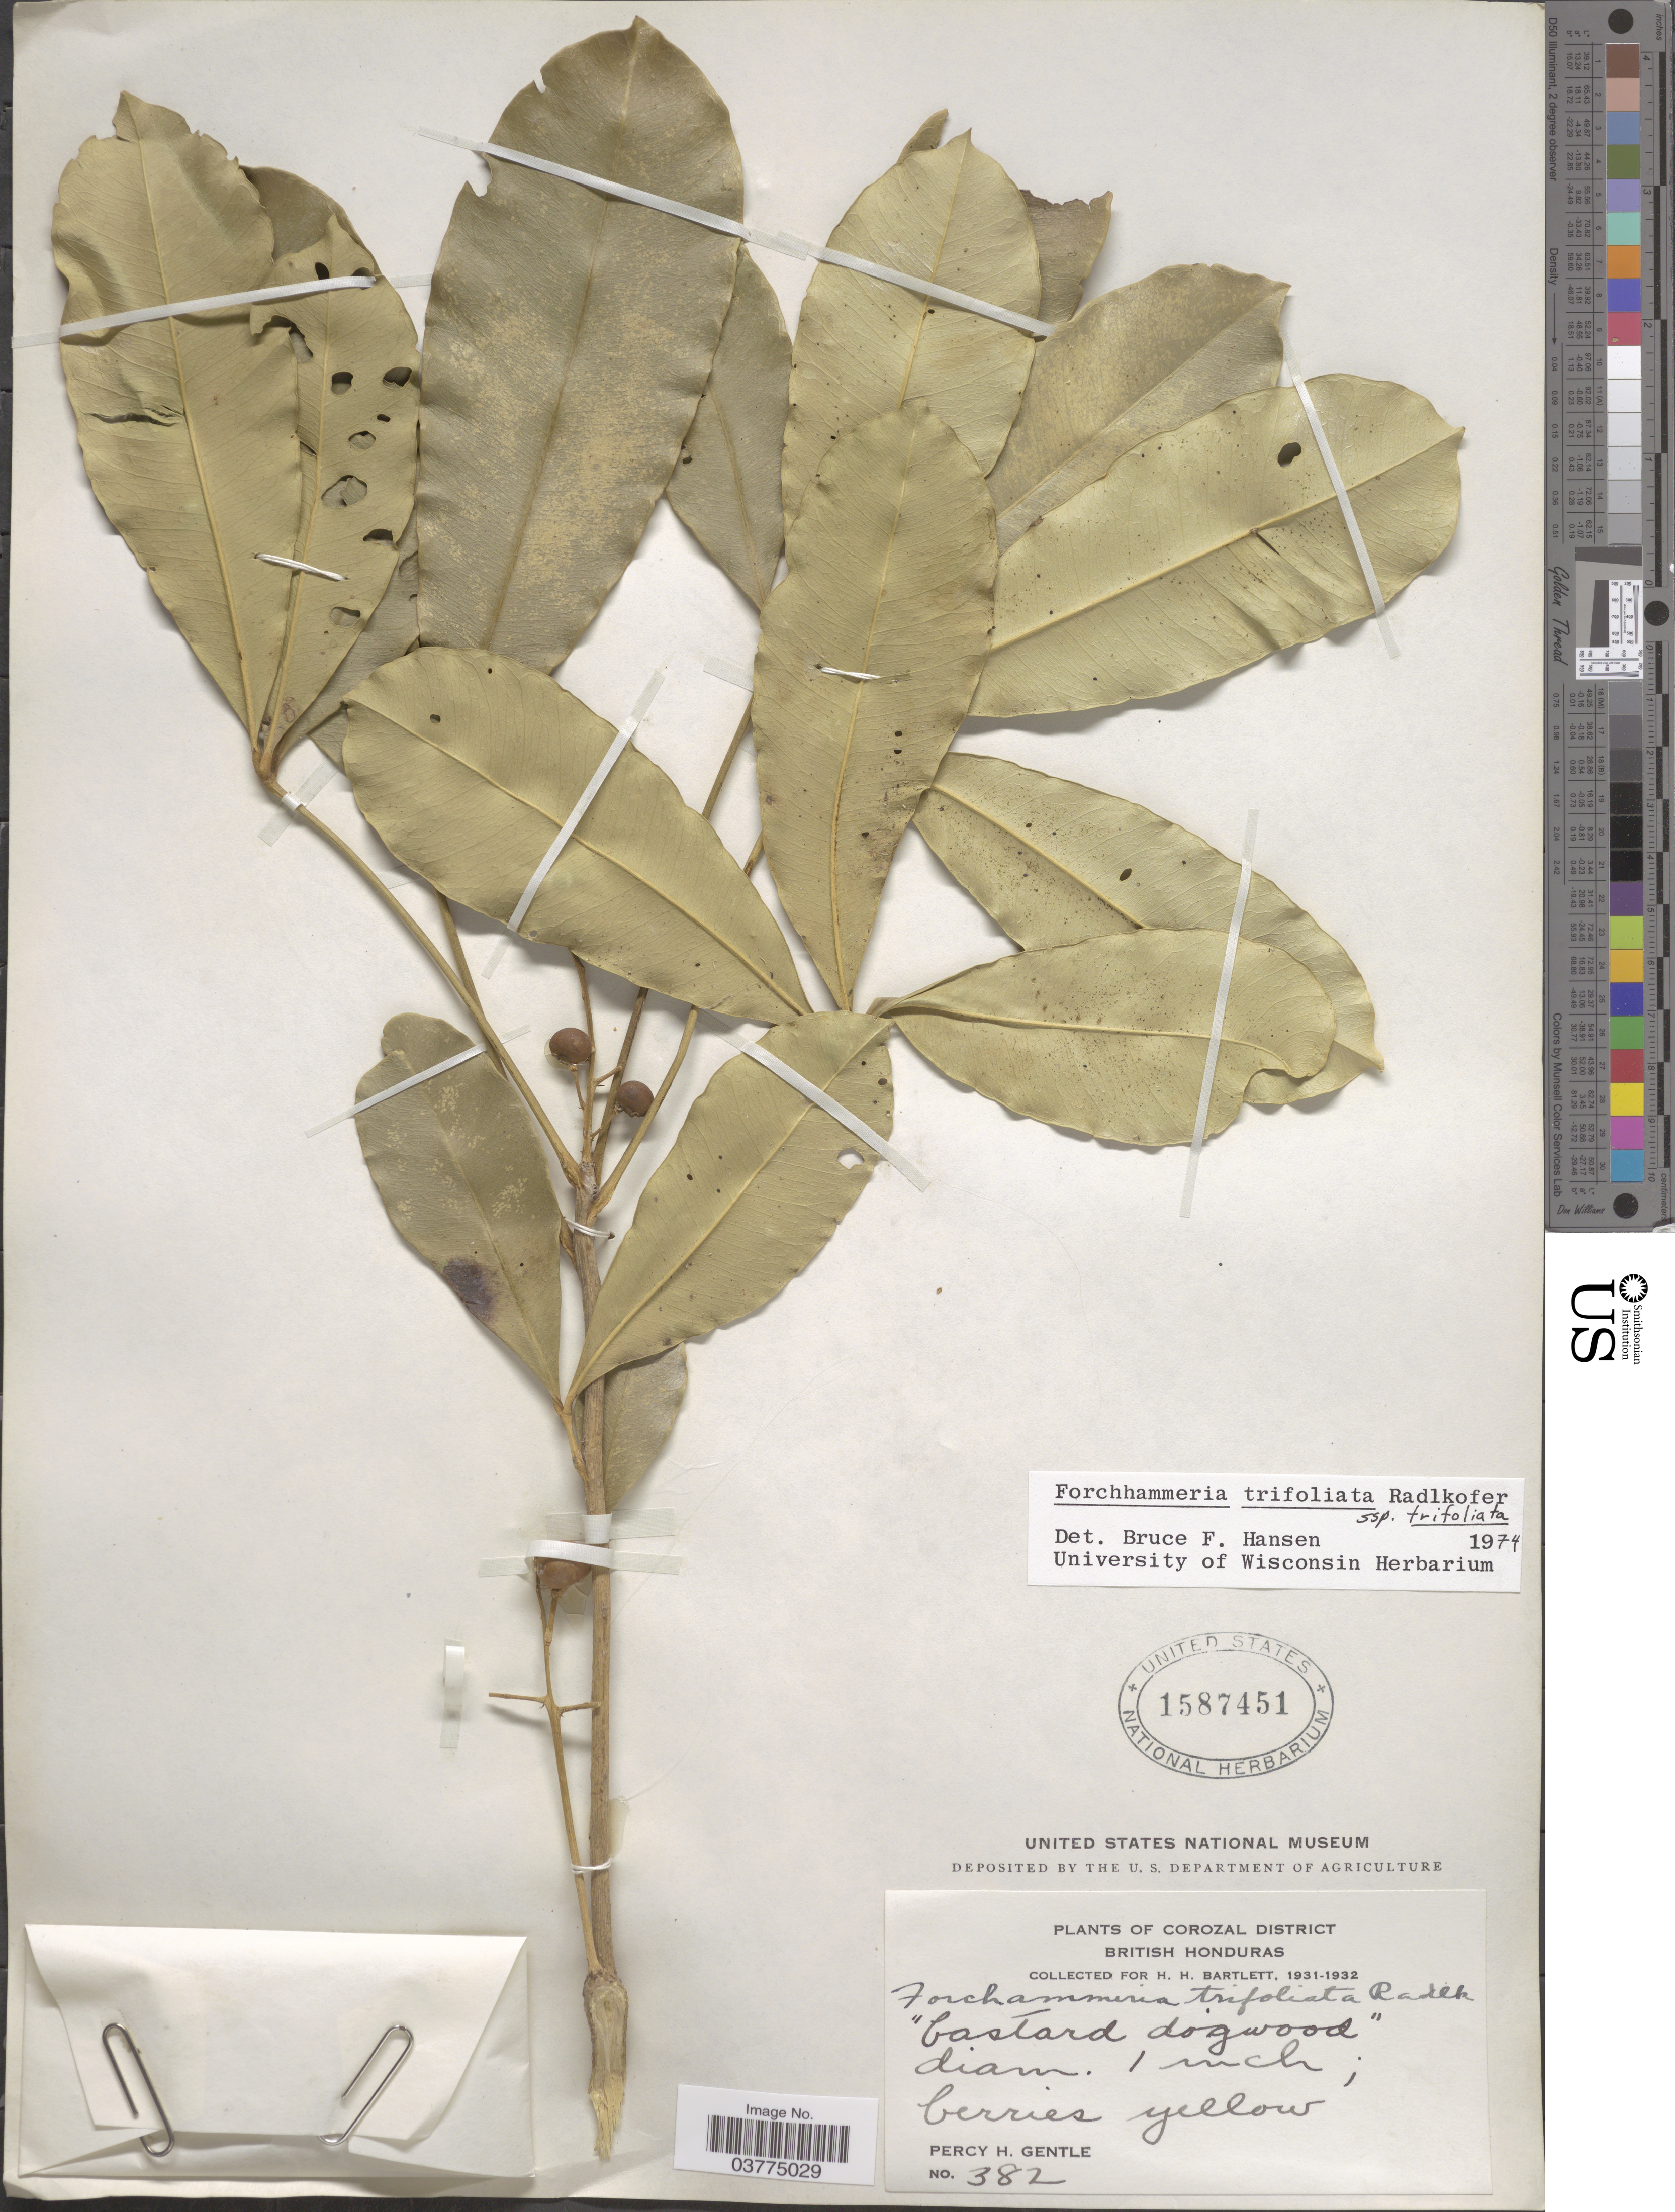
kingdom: Plantae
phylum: Tracheophyta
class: Magnoliopsida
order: Brassicales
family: Stixaceae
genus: Forchhammeria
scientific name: Forchhammeria trifoliata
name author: Radlk.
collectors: P. H. Gentle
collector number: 382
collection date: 1931/1932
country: Belize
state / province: Corozal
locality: Corozal District, British Honduras.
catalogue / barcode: US 1587451